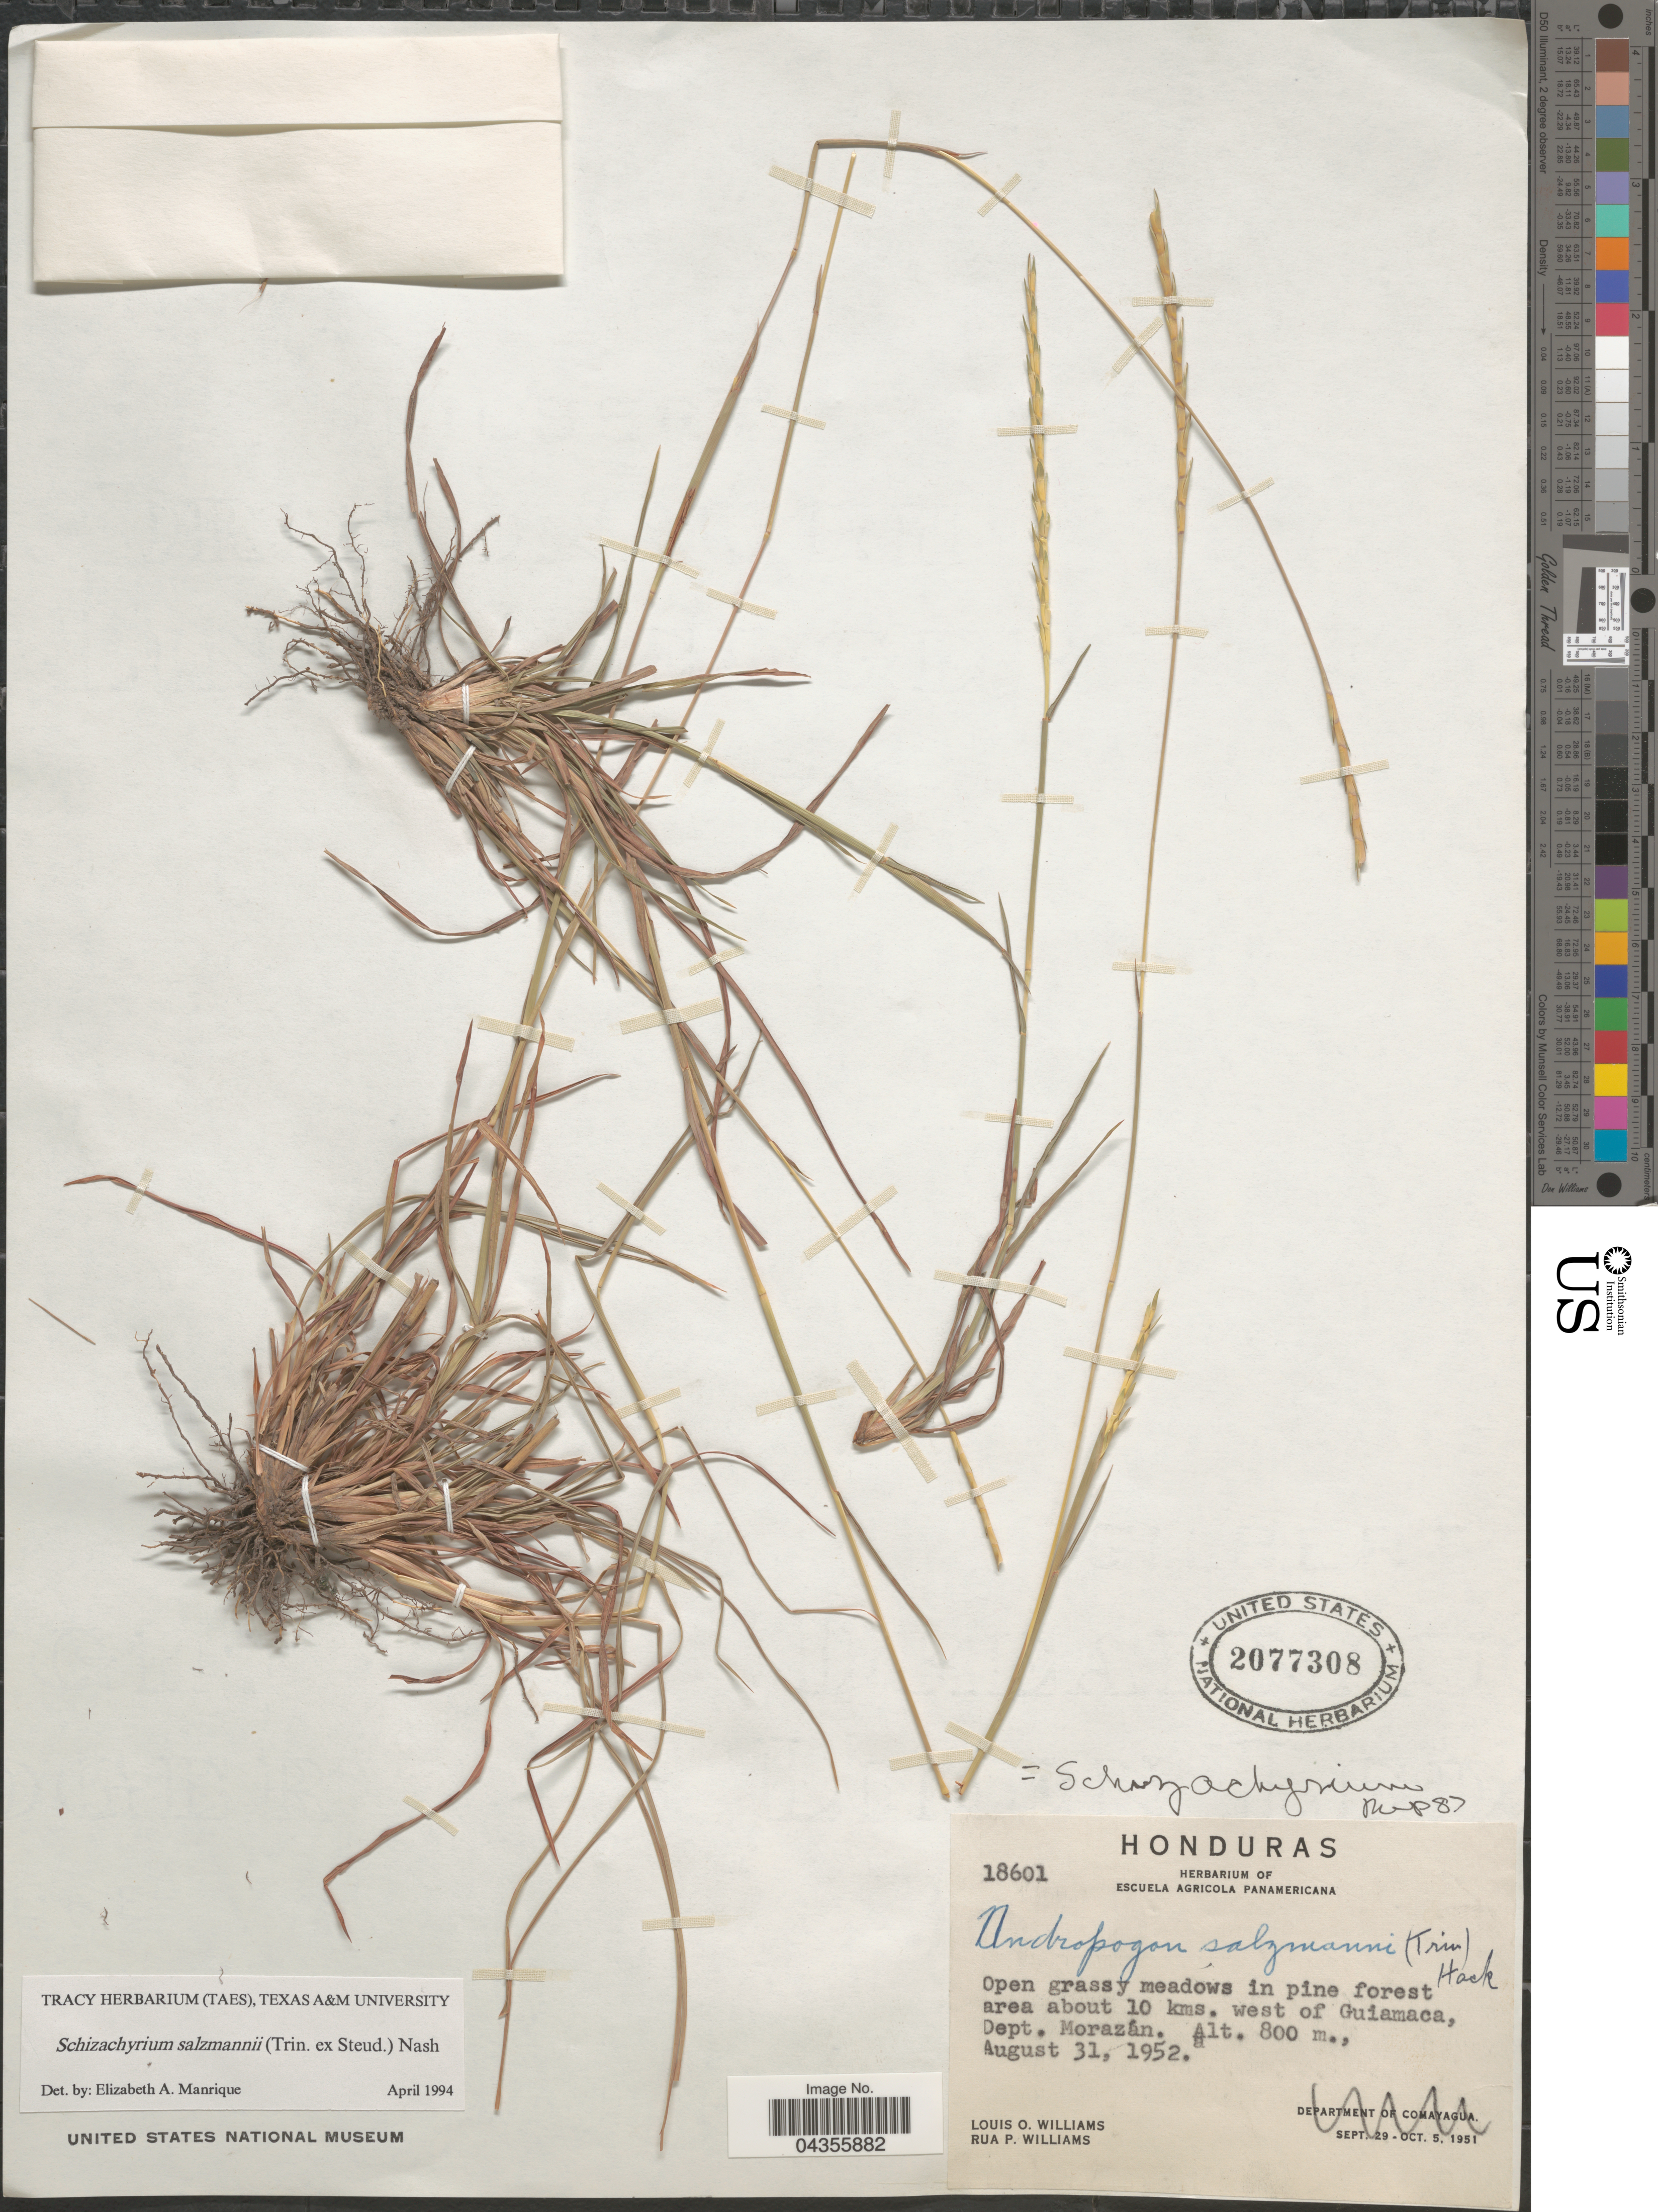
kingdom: Plantae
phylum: Tracheophyta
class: Liliopsida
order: Poales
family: Poaceae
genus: Schizachyrium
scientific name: Schizachyrium salzmanii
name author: (Trin. ex Steud.) Nash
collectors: L. O. Williams & R. P. Williams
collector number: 18601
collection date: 1951-09-29/1951-10-05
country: Honduras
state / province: Fco. Morazán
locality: Open grassy meadows in pine forest area about 10 kms. west of Guiamaca, Dept. Morazán.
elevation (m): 800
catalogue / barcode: US 2077308